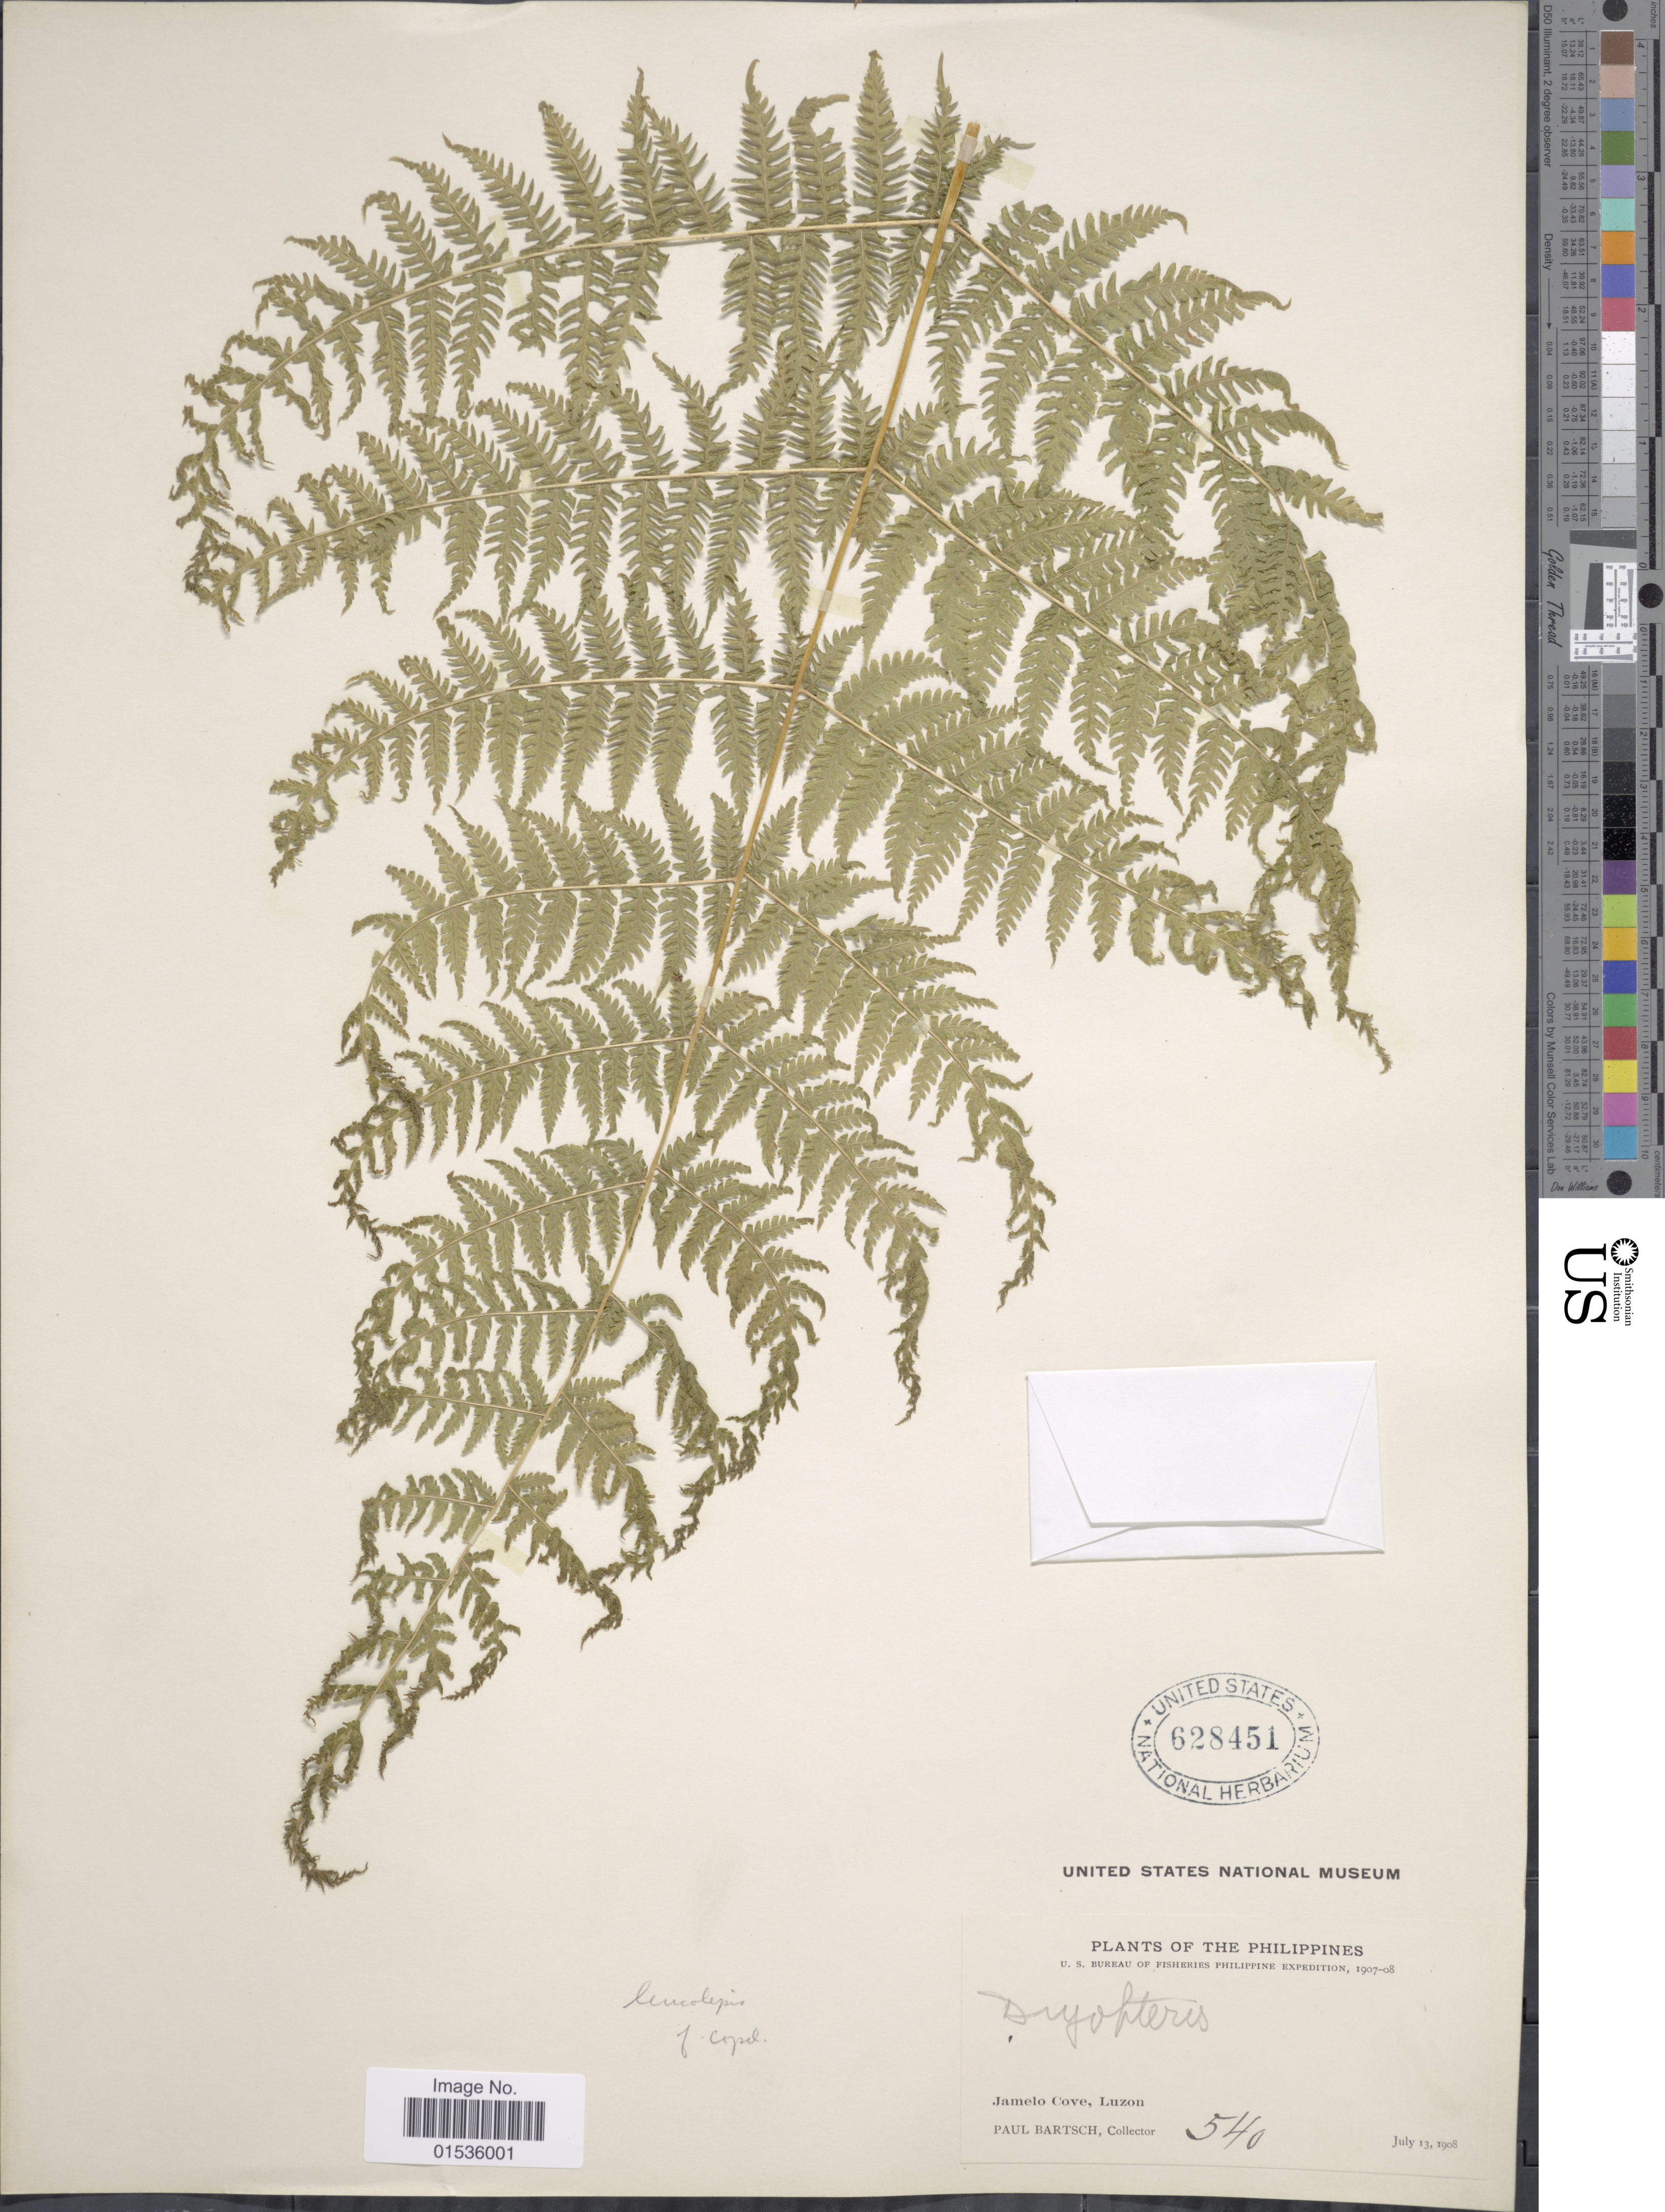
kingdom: Plantae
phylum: Tracheophyta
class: Polypodiopsida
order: Polypodiales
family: Thelypteridaceae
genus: Macrothelypteris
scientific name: Macrothelypteris polypodioides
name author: (Hook.) Holttum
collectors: P. Bartsch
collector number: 540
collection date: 1908-07-13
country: Philippines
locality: Jamelo Cove, Luzon .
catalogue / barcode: US 628451